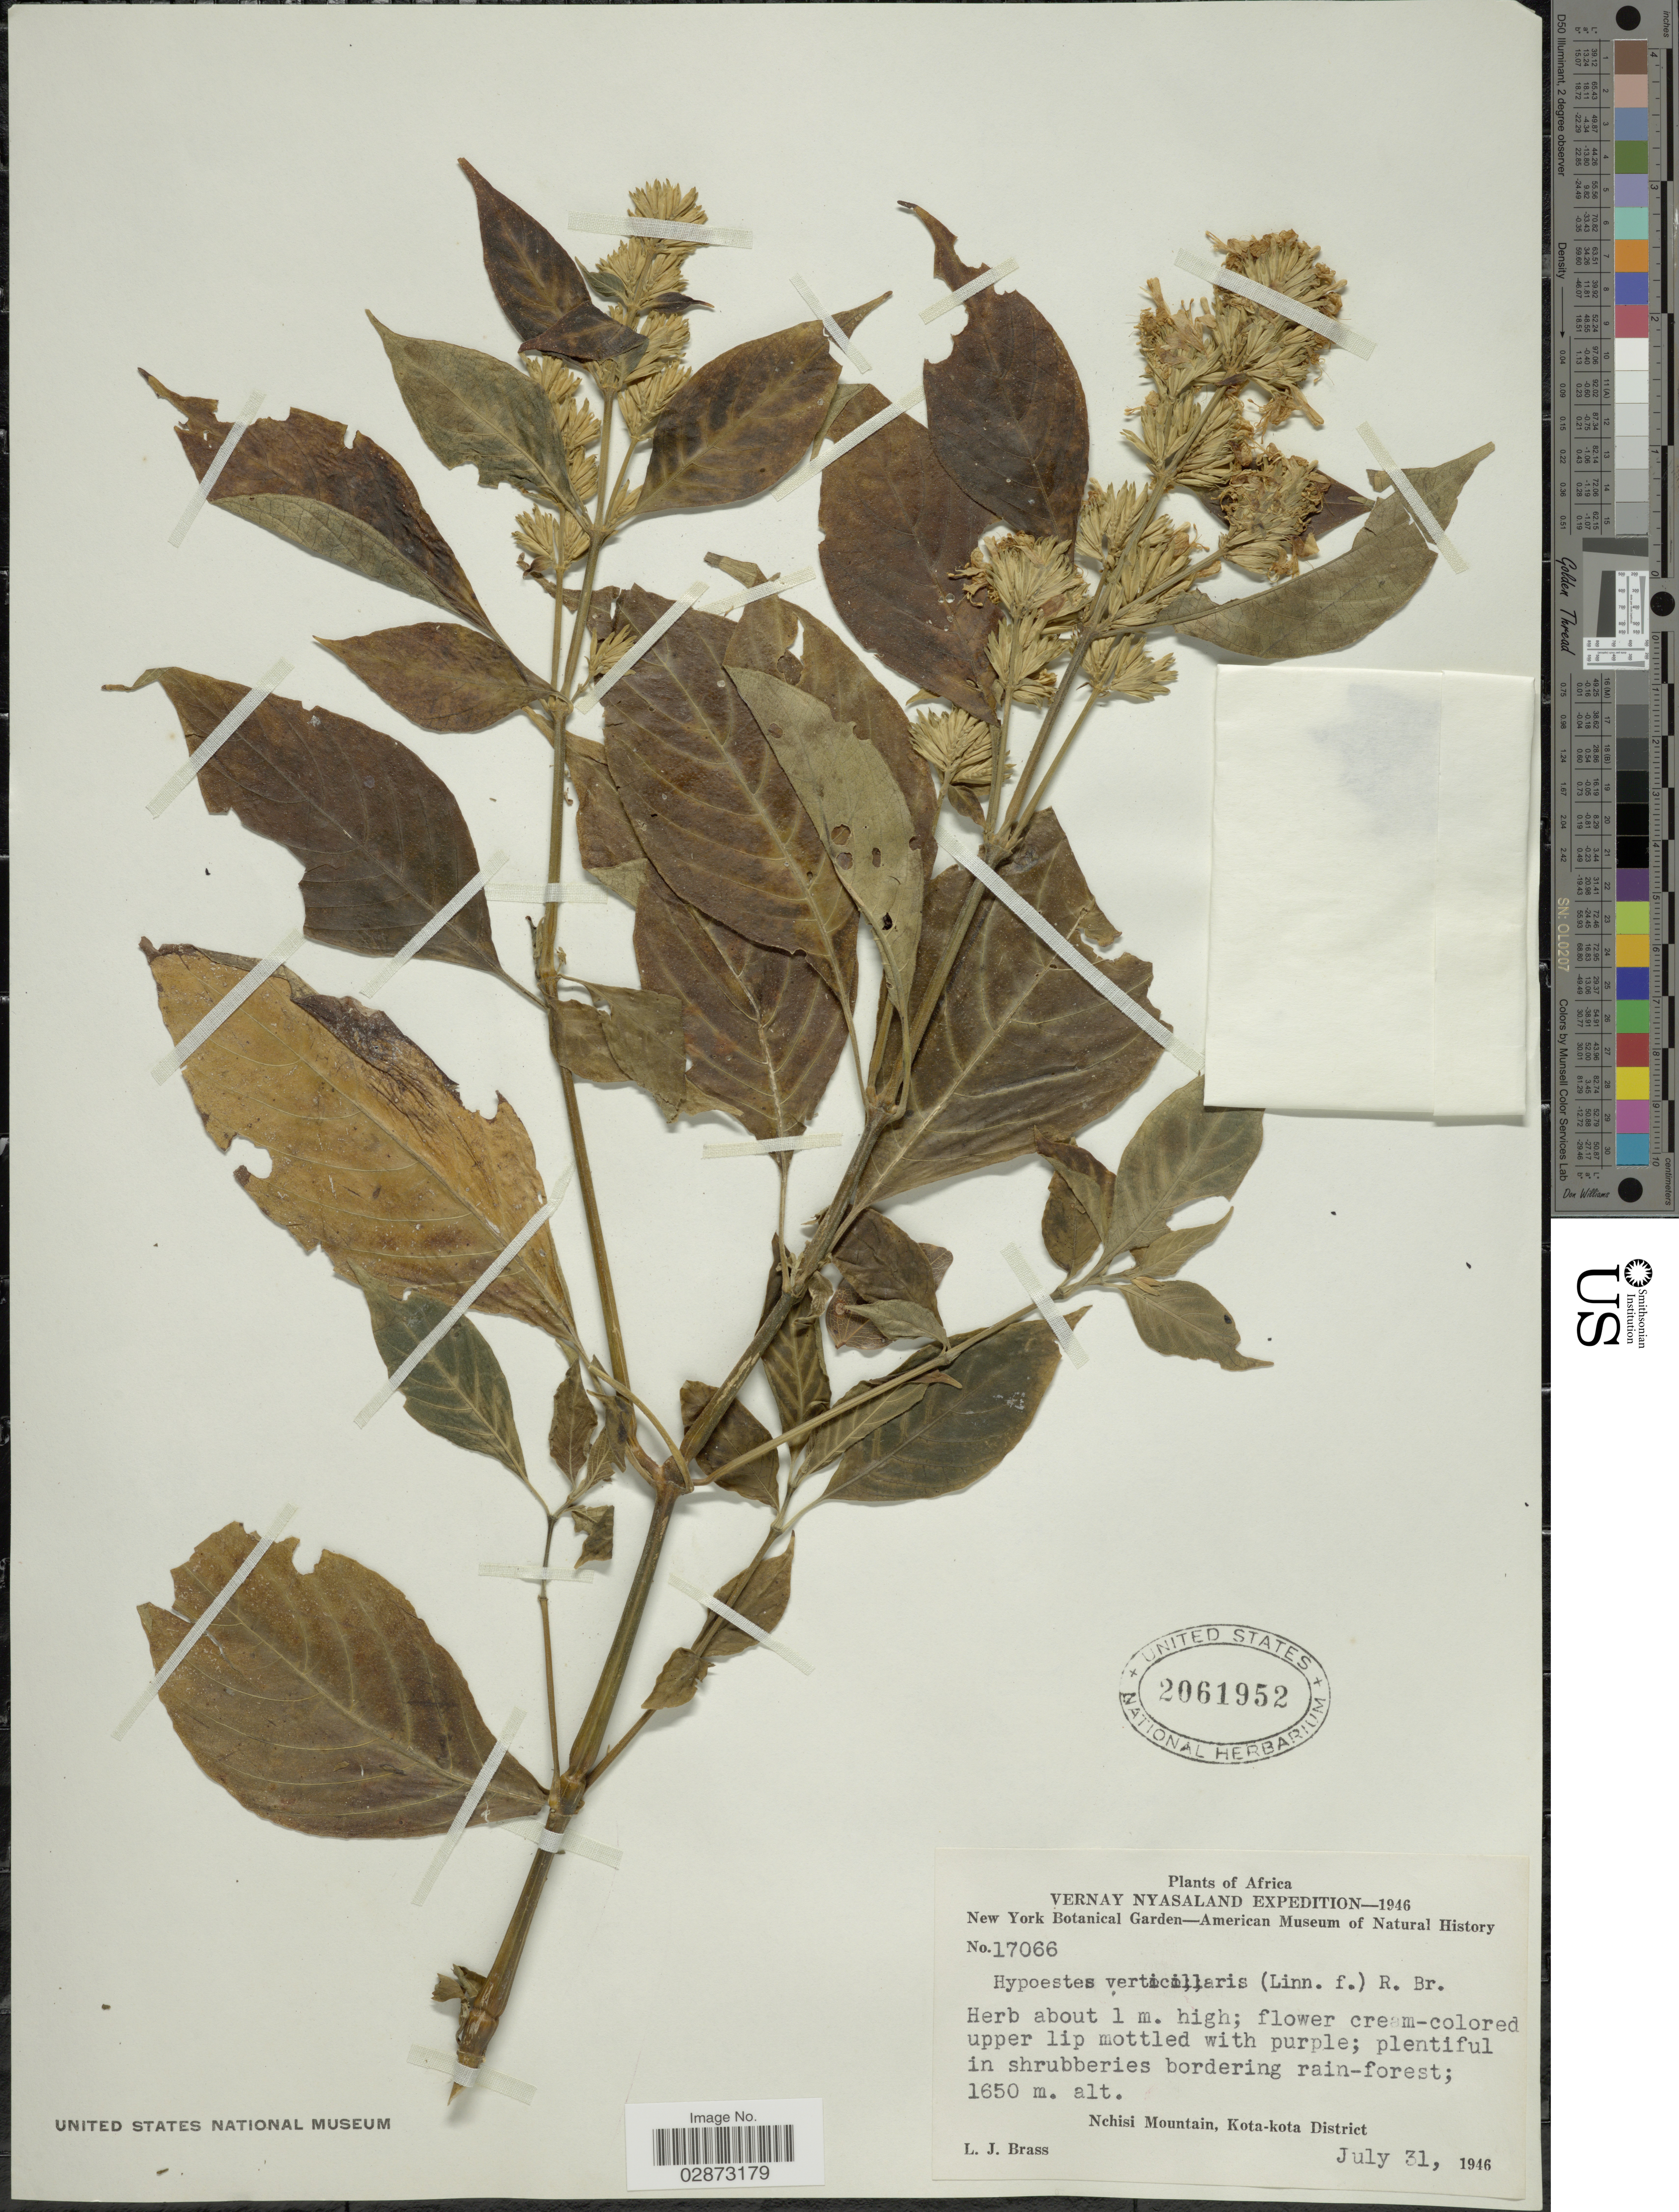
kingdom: Plantae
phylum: Tracheophyta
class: Magnoliopsida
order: Lamiales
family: Acanthaceae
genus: Hypoestes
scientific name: Hypoestes verticillaris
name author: (L. f.) Sol.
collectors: L. J. Brass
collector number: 17066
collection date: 1946-07-31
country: Malawi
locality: Vernay Nyasaland. Nchisi Mountain, Kota-kota District.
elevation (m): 1650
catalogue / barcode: US 2061952